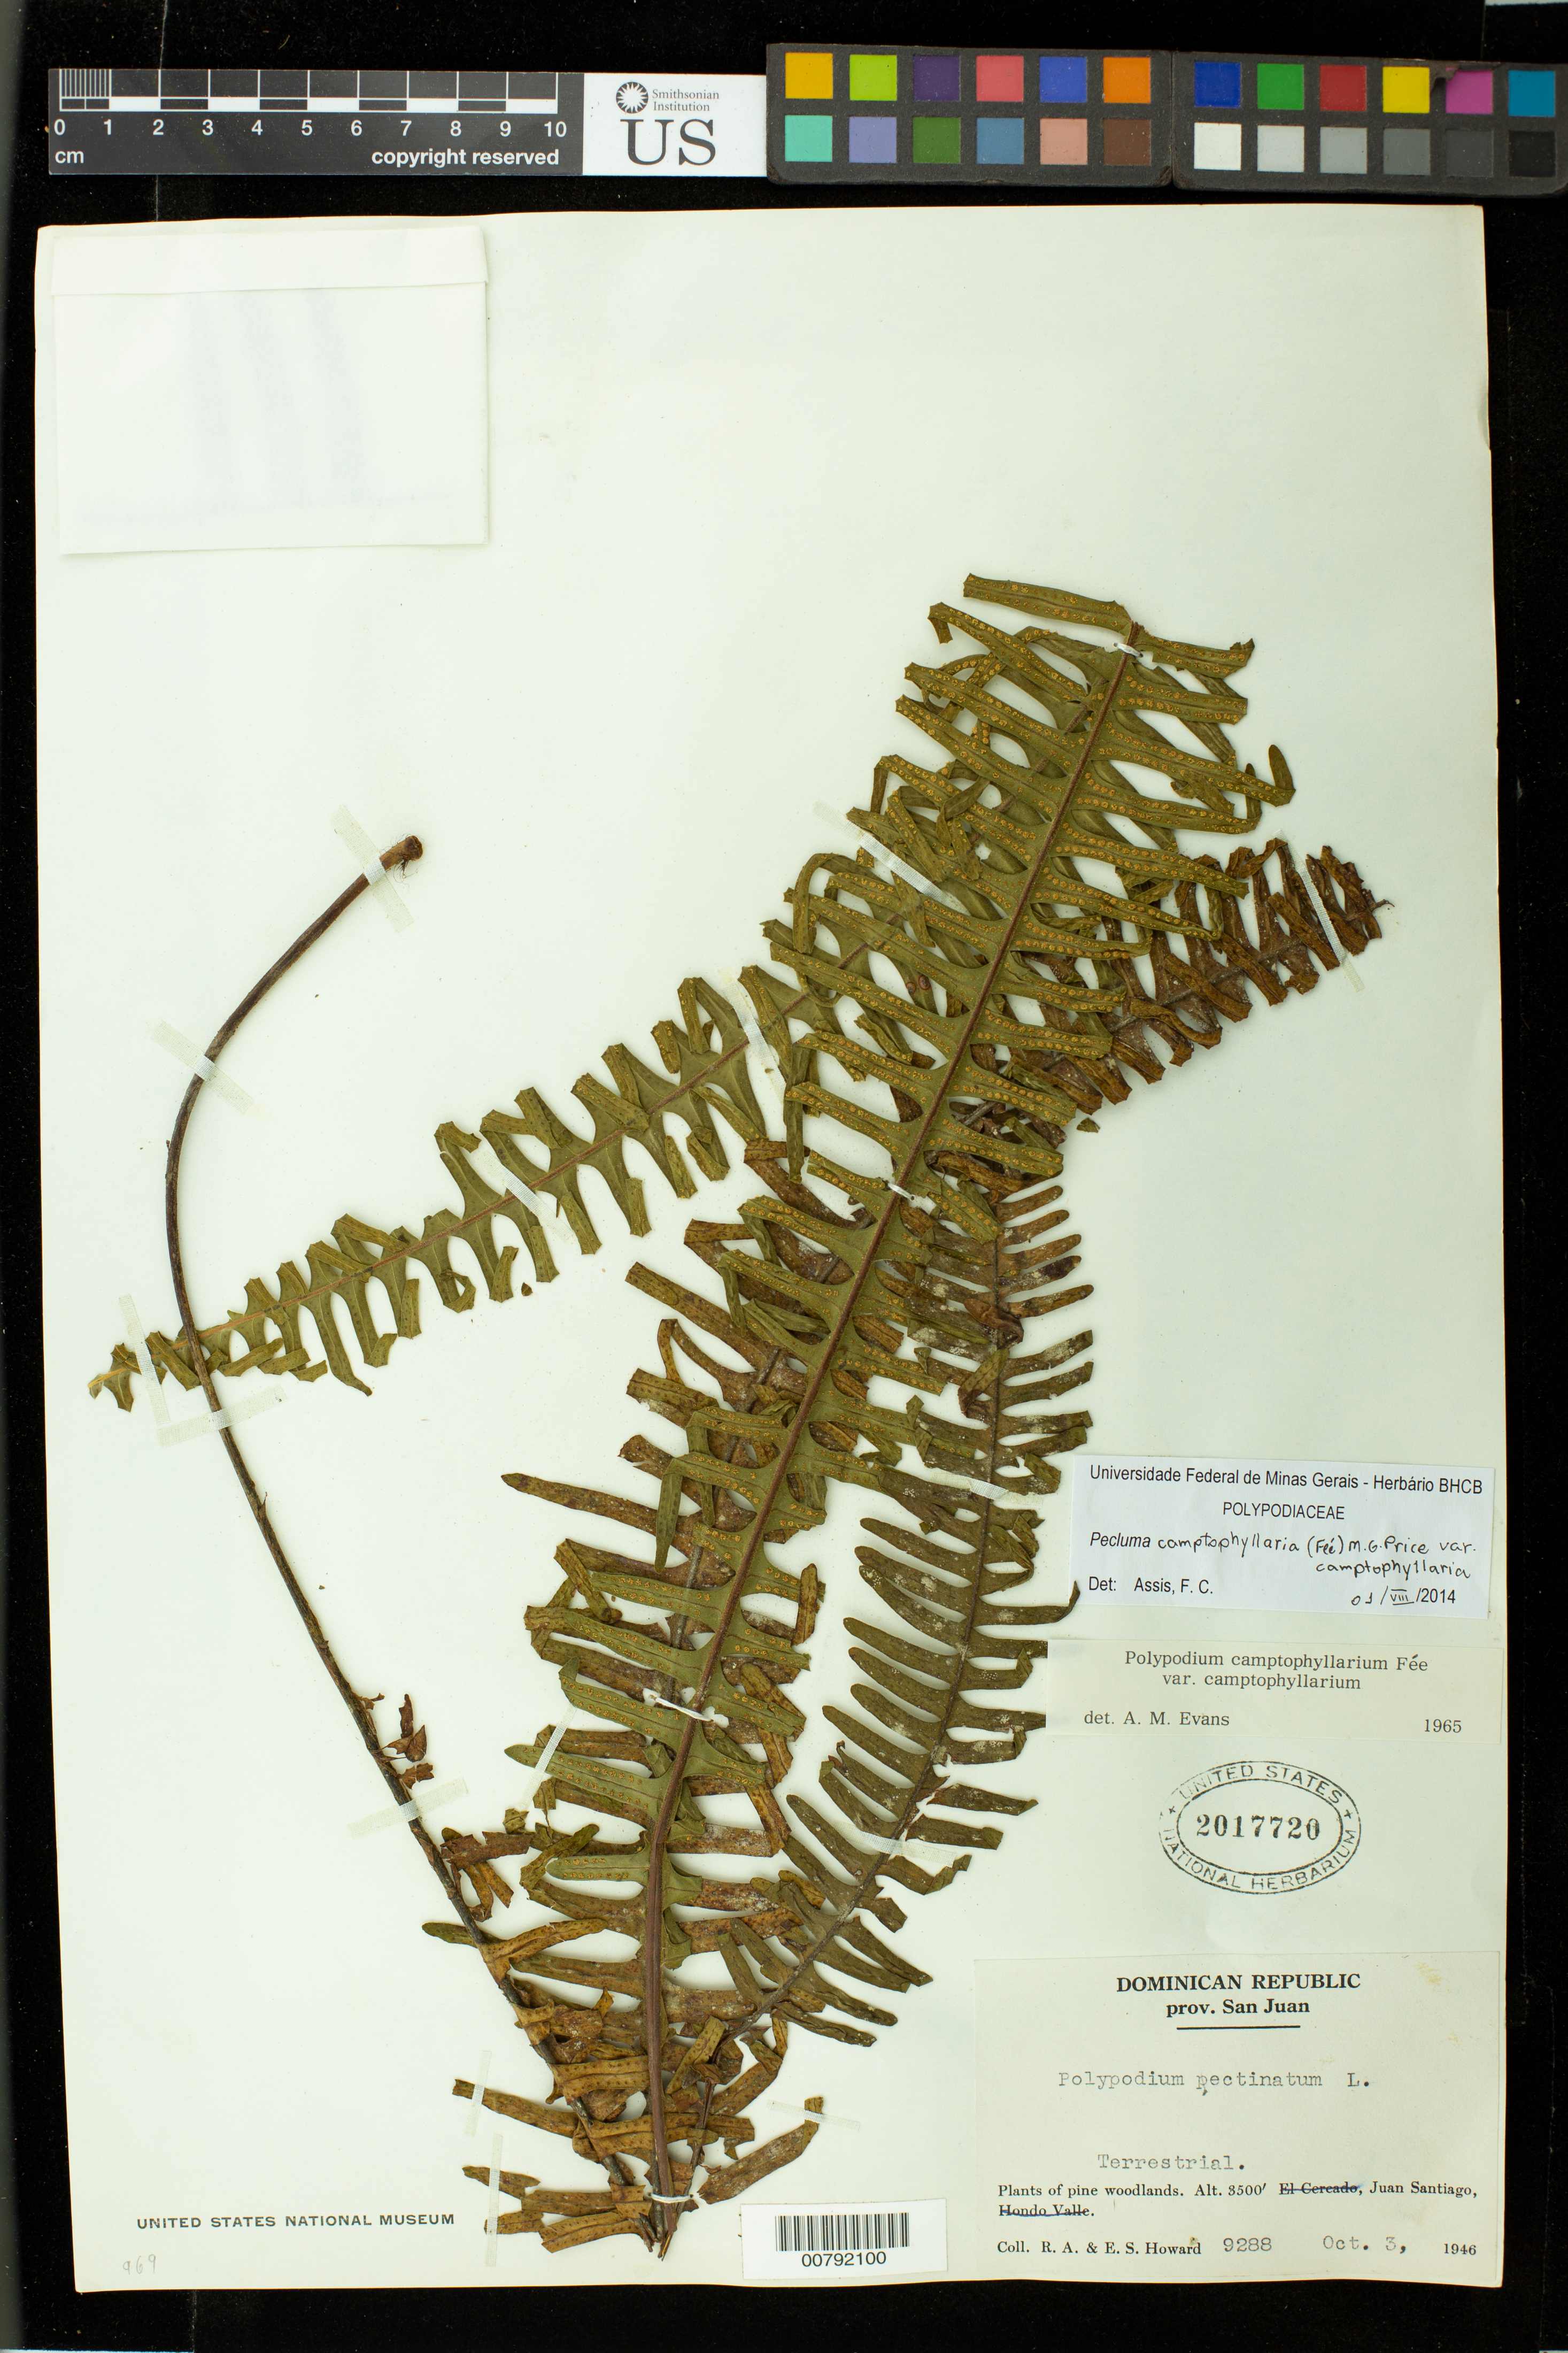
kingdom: Plantae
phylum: Tracheophyta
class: Polypodiopsida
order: Polypodiales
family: Polypodiaceae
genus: Pecluma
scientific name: Pecluma camptophyllaria var. camptophyllaria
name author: (Fée) Price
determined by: Assis, F. C.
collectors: R. A. Howard & E. S. Howard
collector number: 9288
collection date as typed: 03 Oct 1946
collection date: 1946-10-03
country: Dominican Republic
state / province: San Juan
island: Hispaniola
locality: Juan Santiago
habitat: Plants of pine woods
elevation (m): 1067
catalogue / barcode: US 2017720